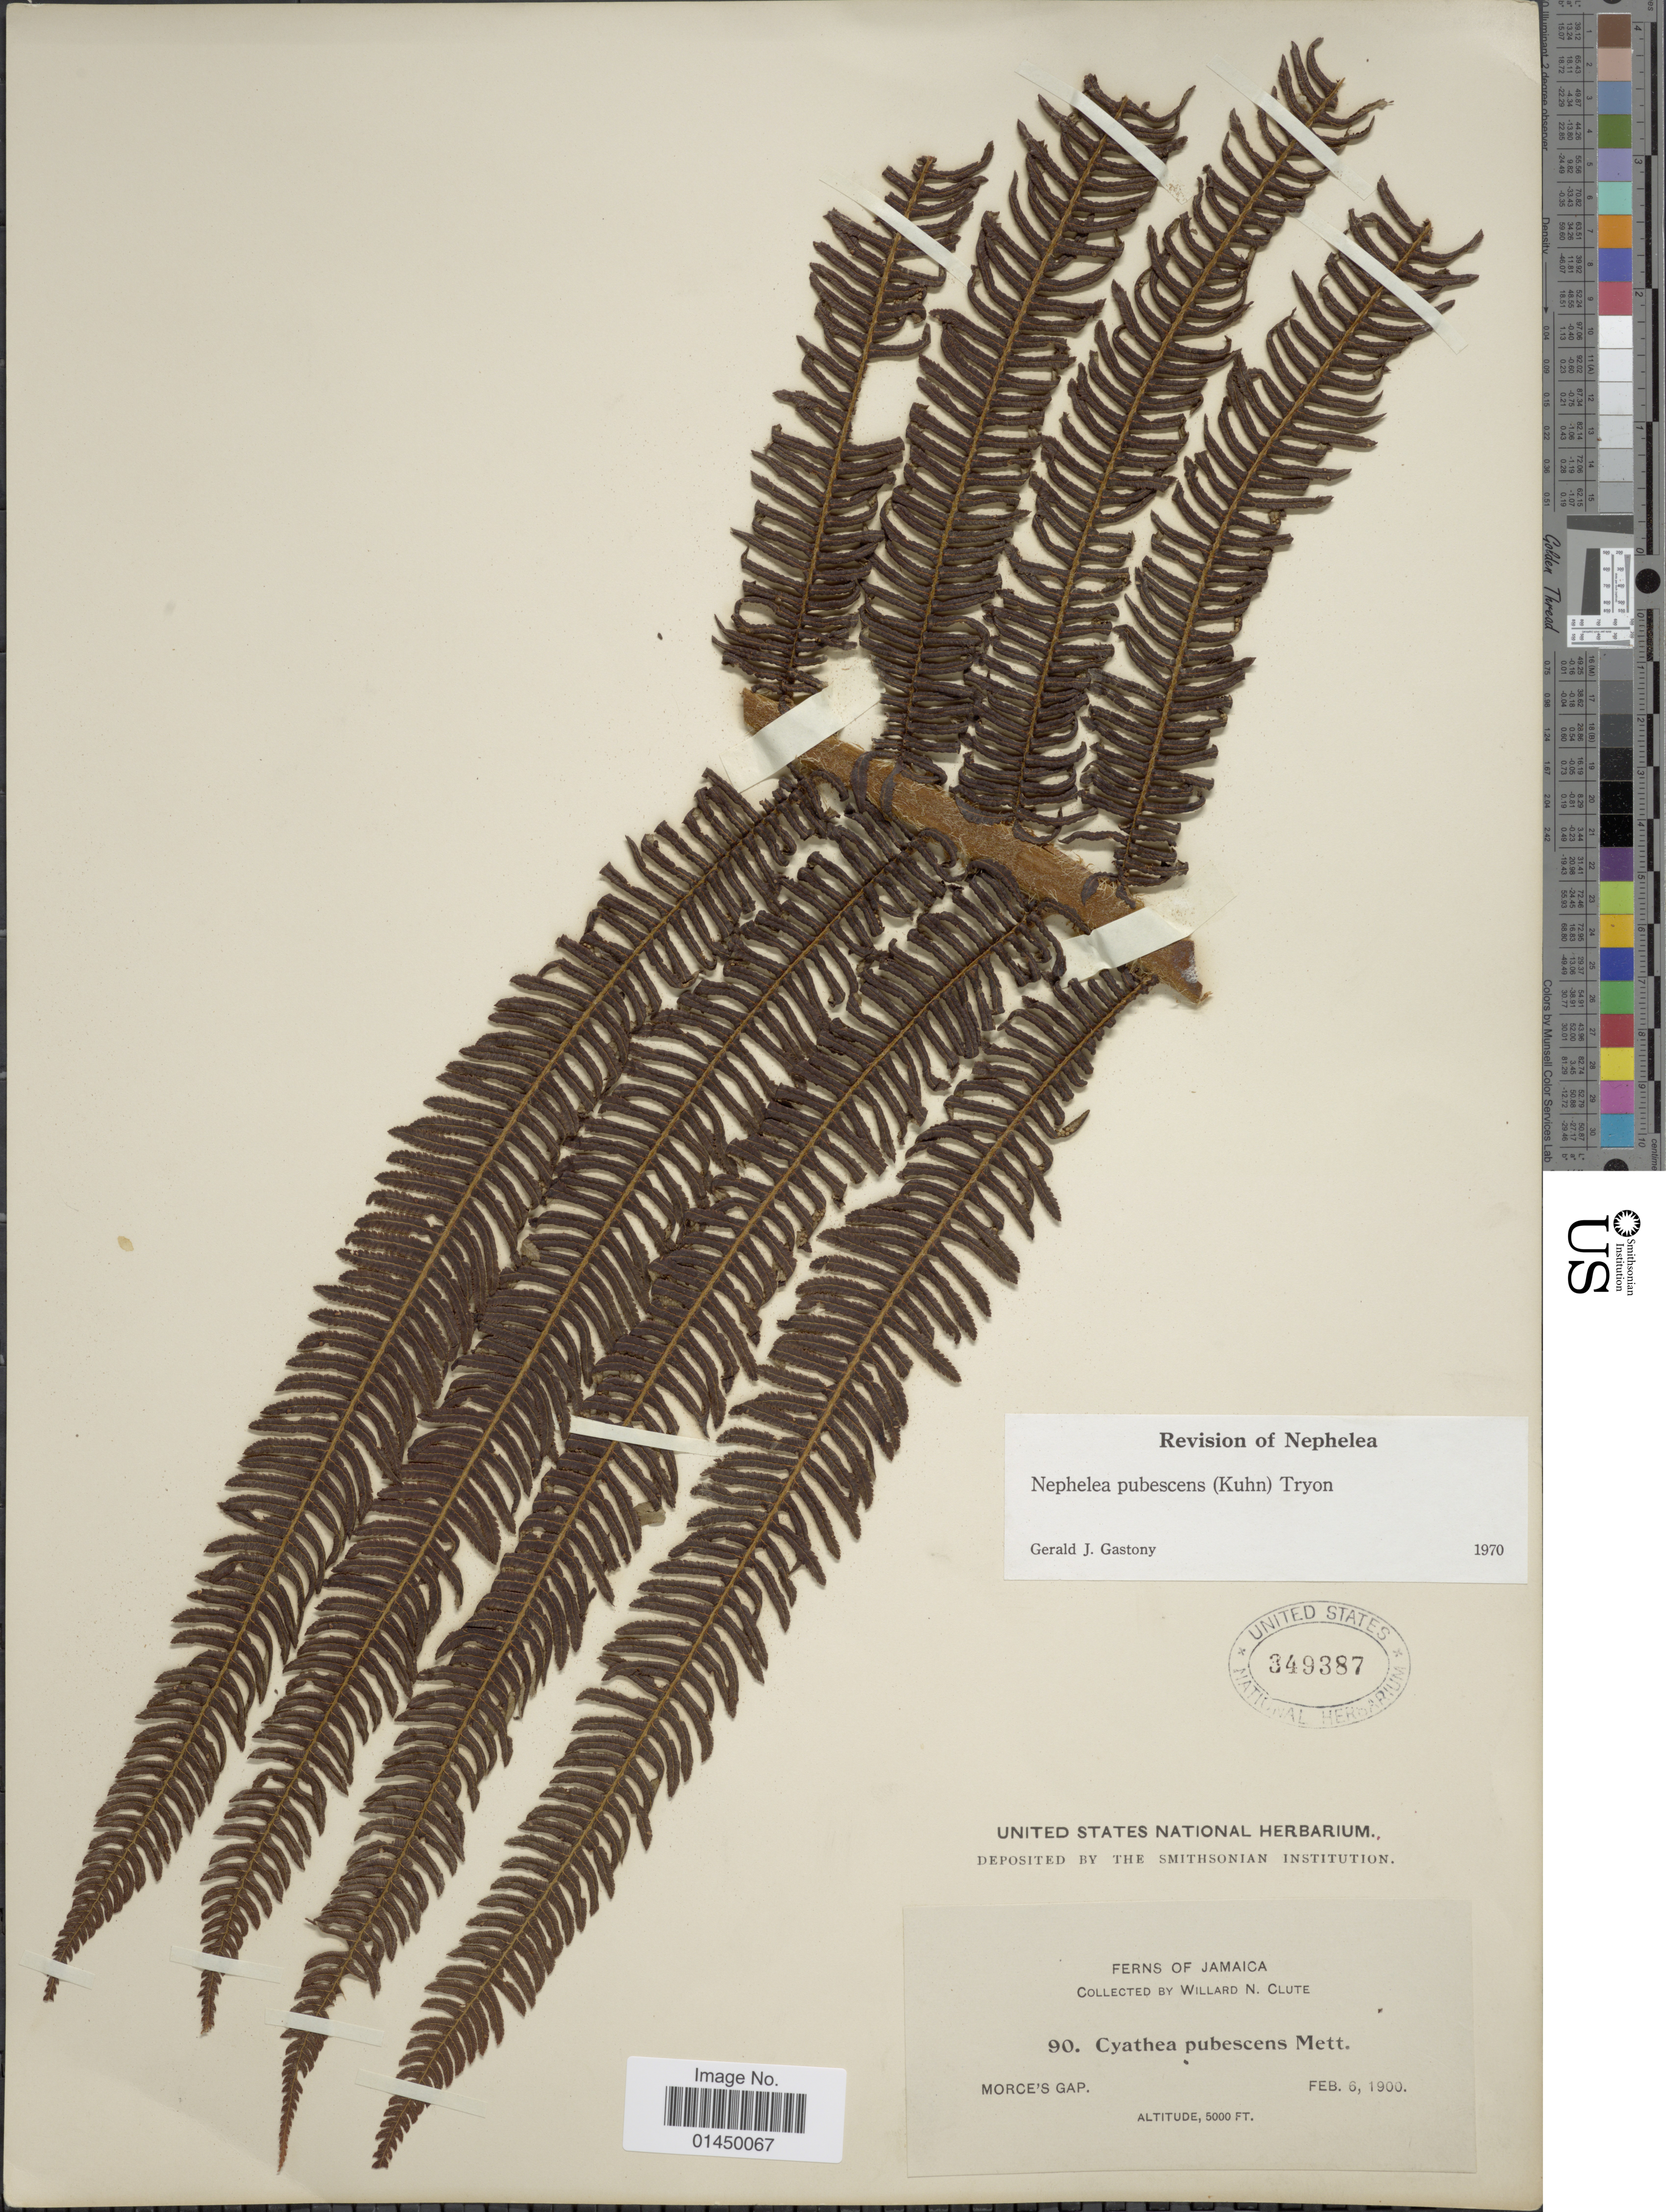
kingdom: Plantae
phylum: Tracheophyta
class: Polypodiopsida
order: Cyatheales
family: Cyatheaceae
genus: Cyathea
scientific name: Cyathea bipinnatifida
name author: (Baker) Domin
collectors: W. N. Clute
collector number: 90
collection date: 1900-02-06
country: Jamaica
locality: Morce's Gap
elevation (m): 1524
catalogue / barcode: US 349387